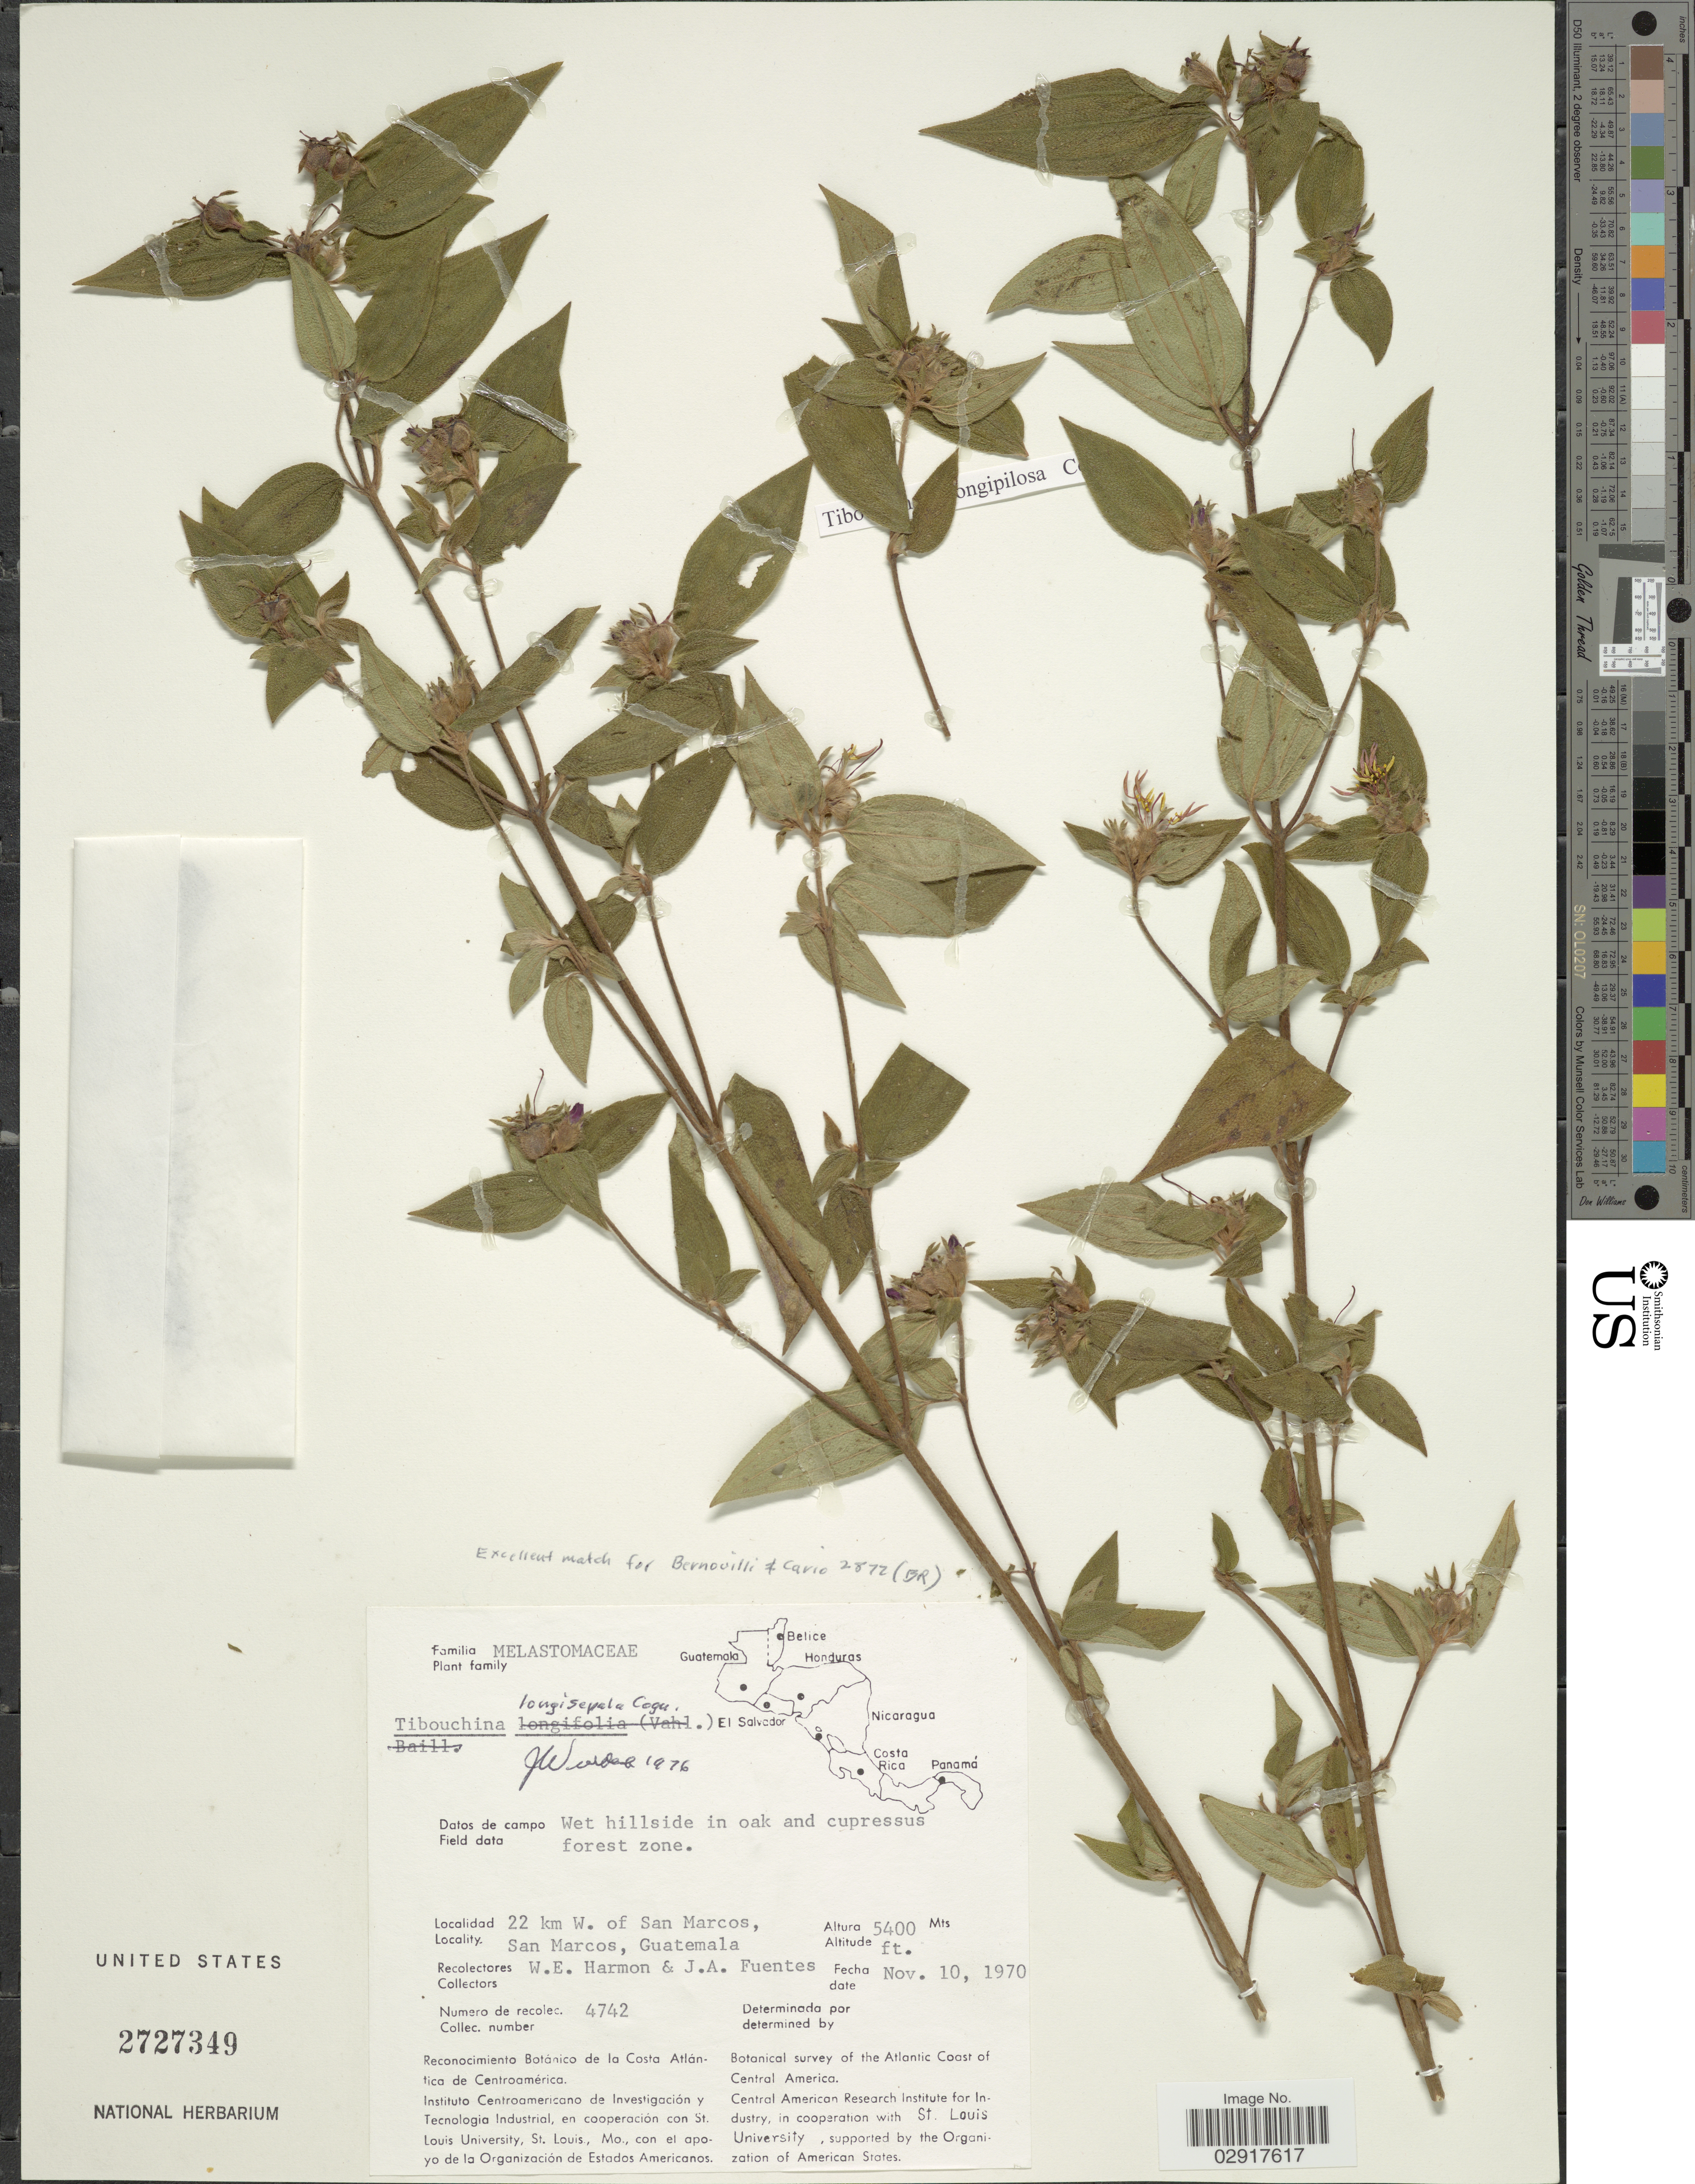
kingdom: Plantae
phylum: Tracheophyta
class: Magnoliopsida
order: Myrtales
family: Melastomataceae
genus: Chaetogastra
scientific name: Chaetogastra longisepala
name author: (Cogn.) P.J.F. Guim. & Michelang.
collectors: W. E. Harmon & J. Fuentes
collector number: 4742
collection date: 1970-11-10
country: Guatemala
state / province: San Marcos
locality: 22 km W. of San Marcos.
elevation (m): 1646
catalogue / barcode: US 2727349